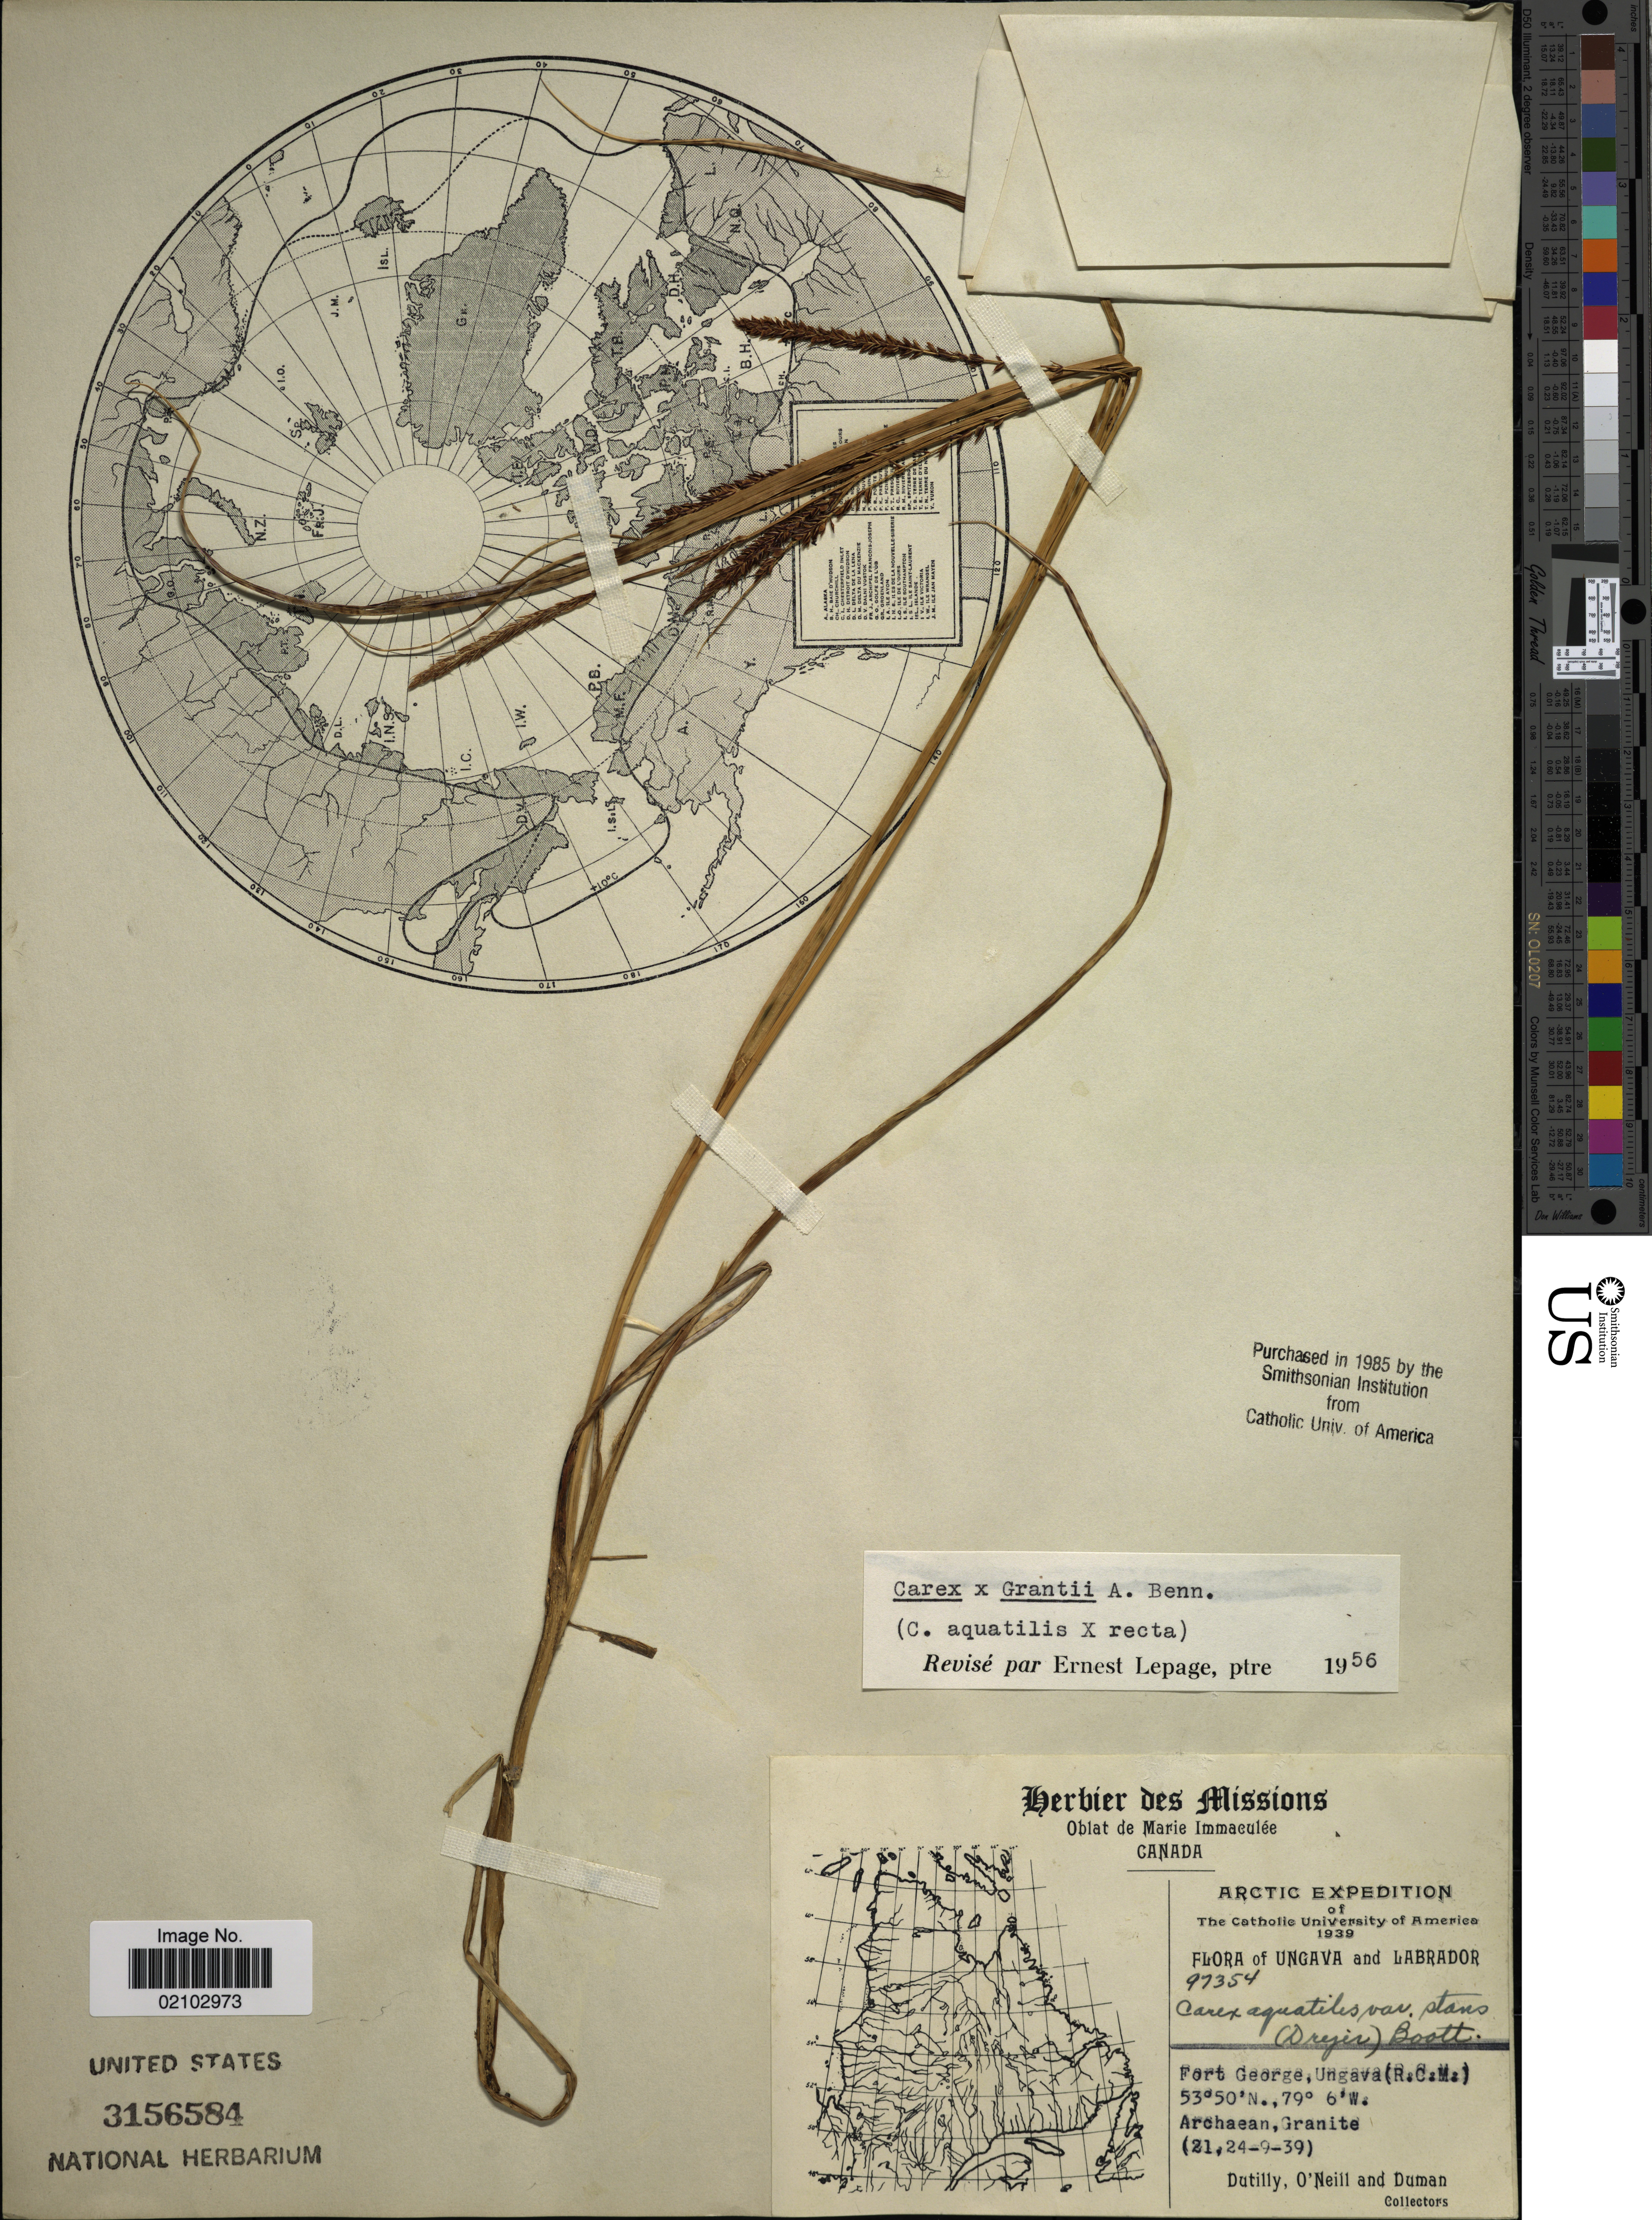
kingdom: Plantae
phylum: Tracheophyta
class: Liliopsida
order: Poales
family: Cyperaceae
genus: Carex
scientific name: Carex aquatilis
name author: Wahlenb.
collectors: -. Dutilly, -. O'Neill & -. Duman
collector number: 97354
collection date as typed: Transcribed d/m/y: 21/9/39 to 24/9/39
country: Canada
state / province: Newfoundland and Labrador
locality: Arctic, Ungava and Labrador, Fort George, Ungava (R.C.M.).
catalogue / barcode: US 3156584